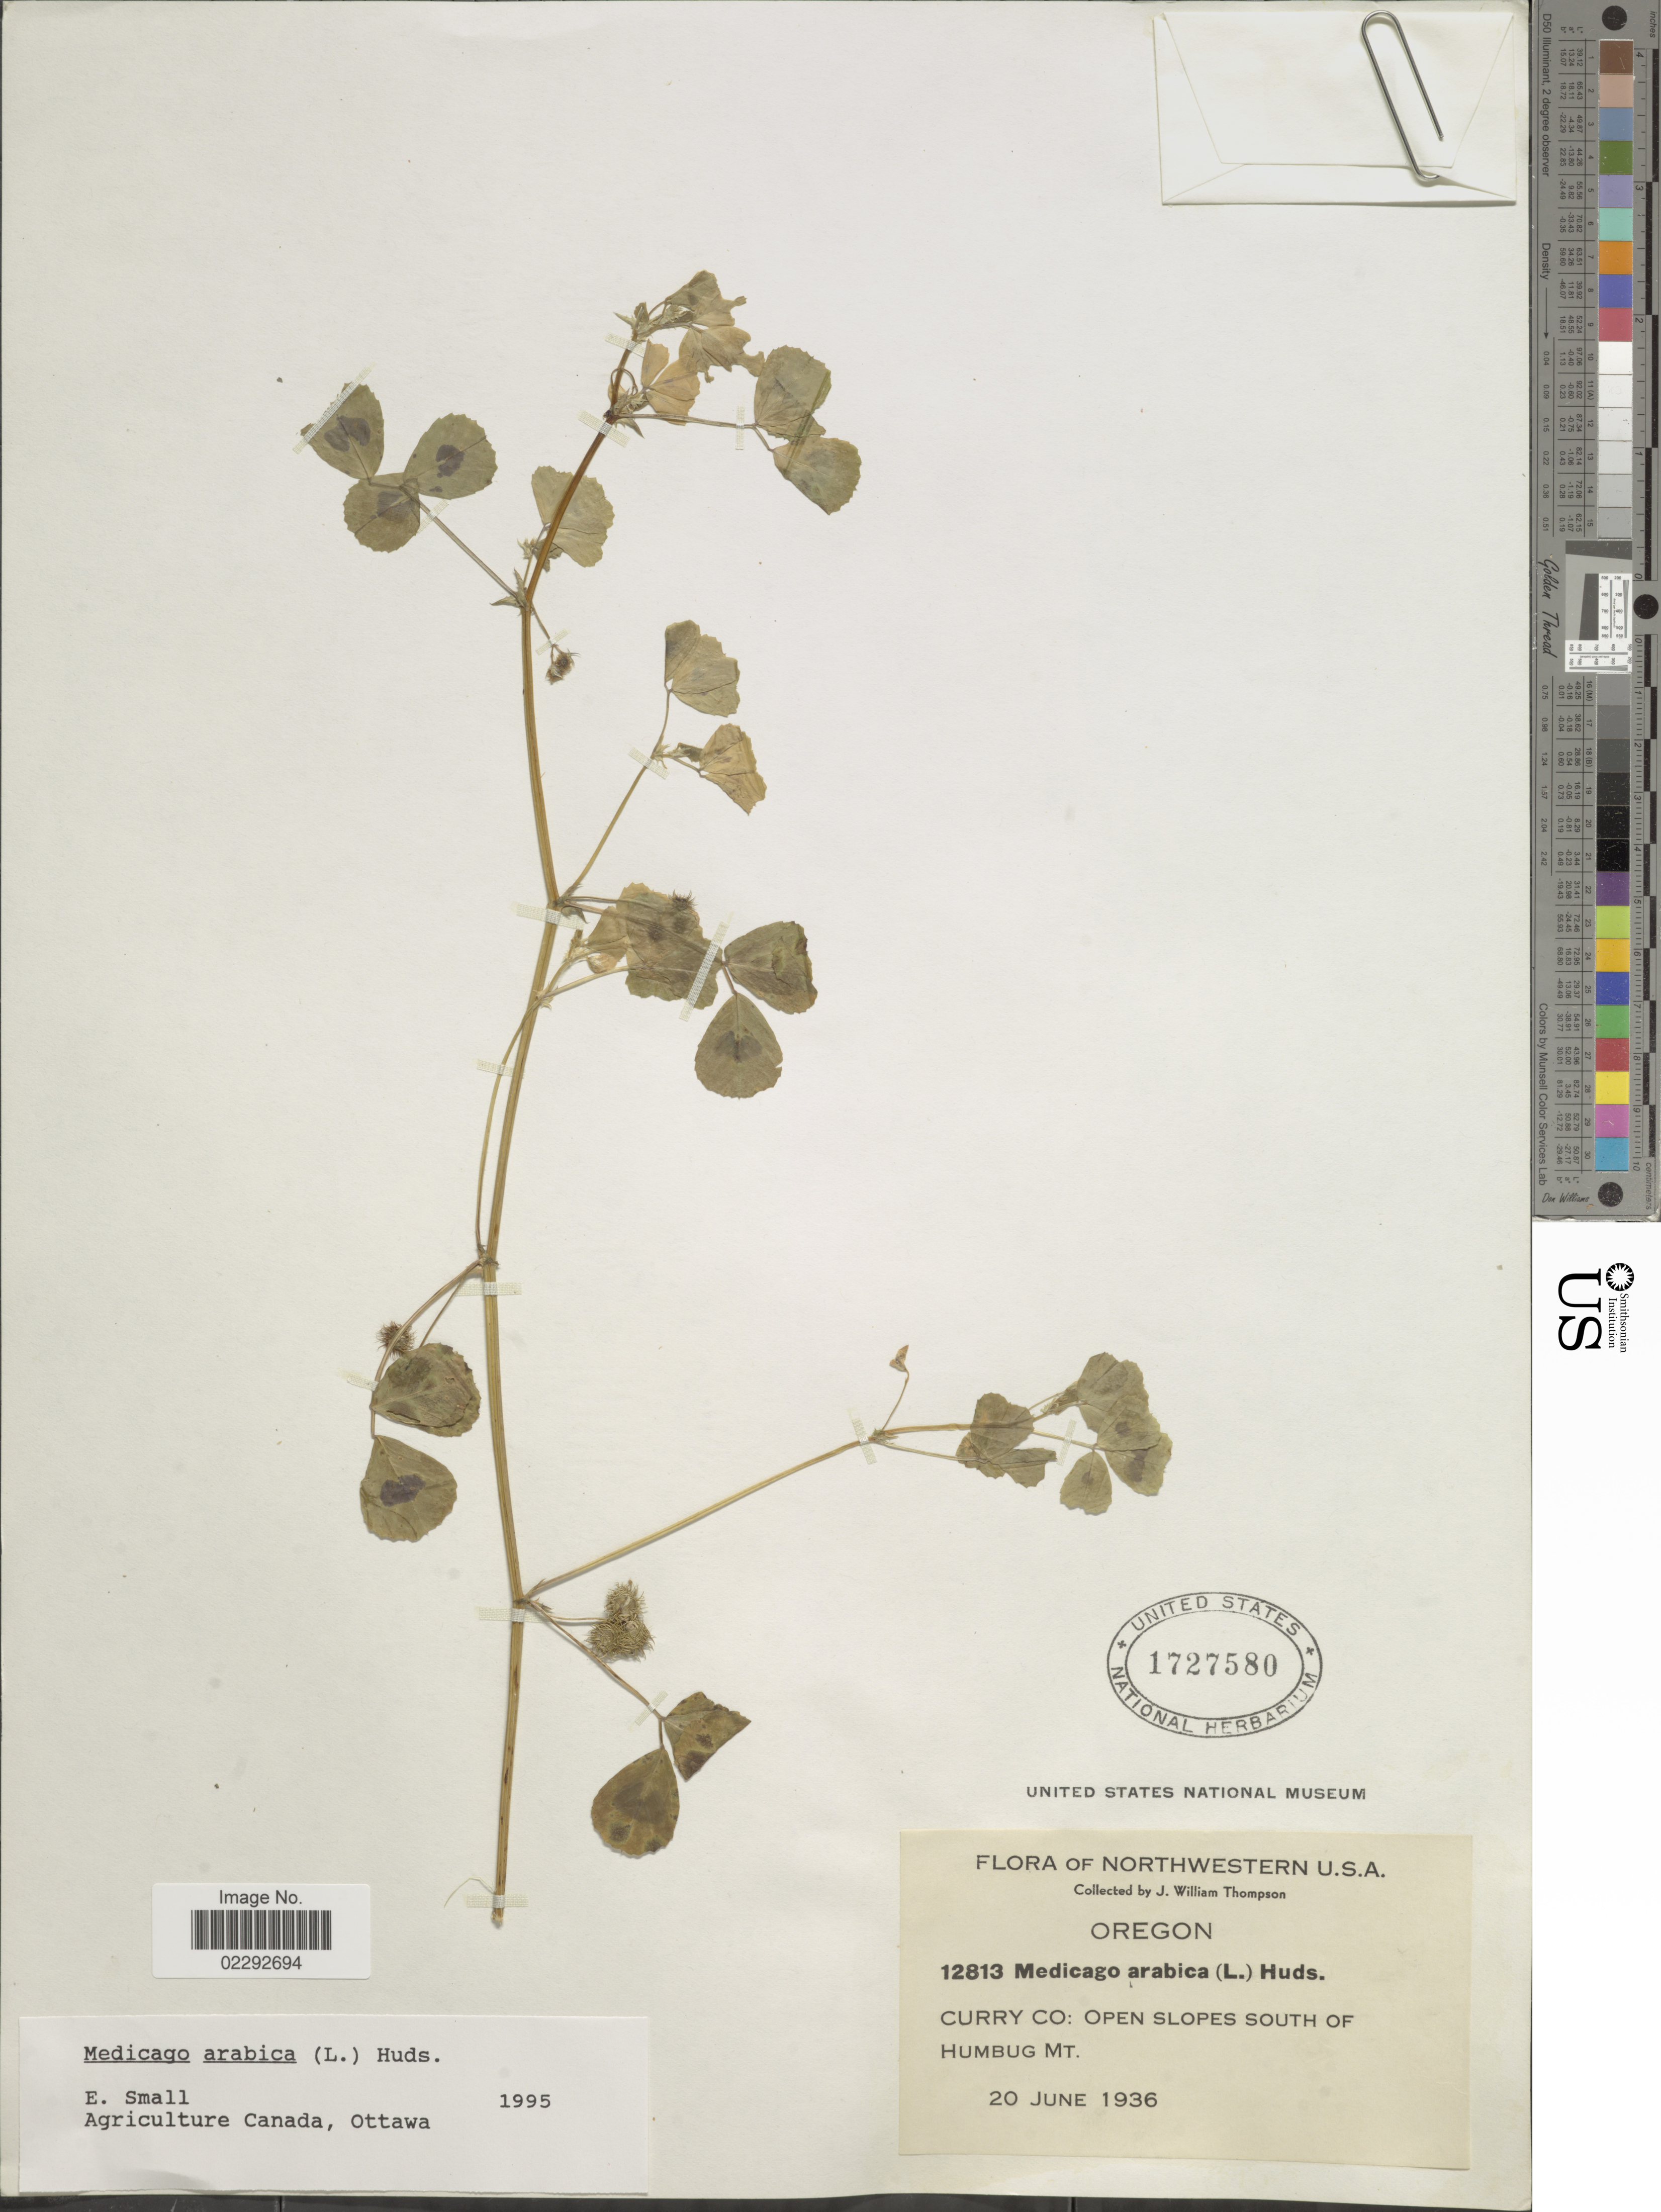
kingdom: Plantae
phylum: Tracheophyta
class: Magnoliopsida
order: Fabales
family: Fabaceae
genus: Medicago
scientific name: Medicago arabica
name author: (L.) Huds.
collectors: J. W. Thompson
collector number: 12813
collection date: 1936-06-20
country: United States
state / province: Oregon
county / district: Curry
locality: Curry Co: Open slopes south of Humbug Mt.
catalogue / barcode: US 1727580